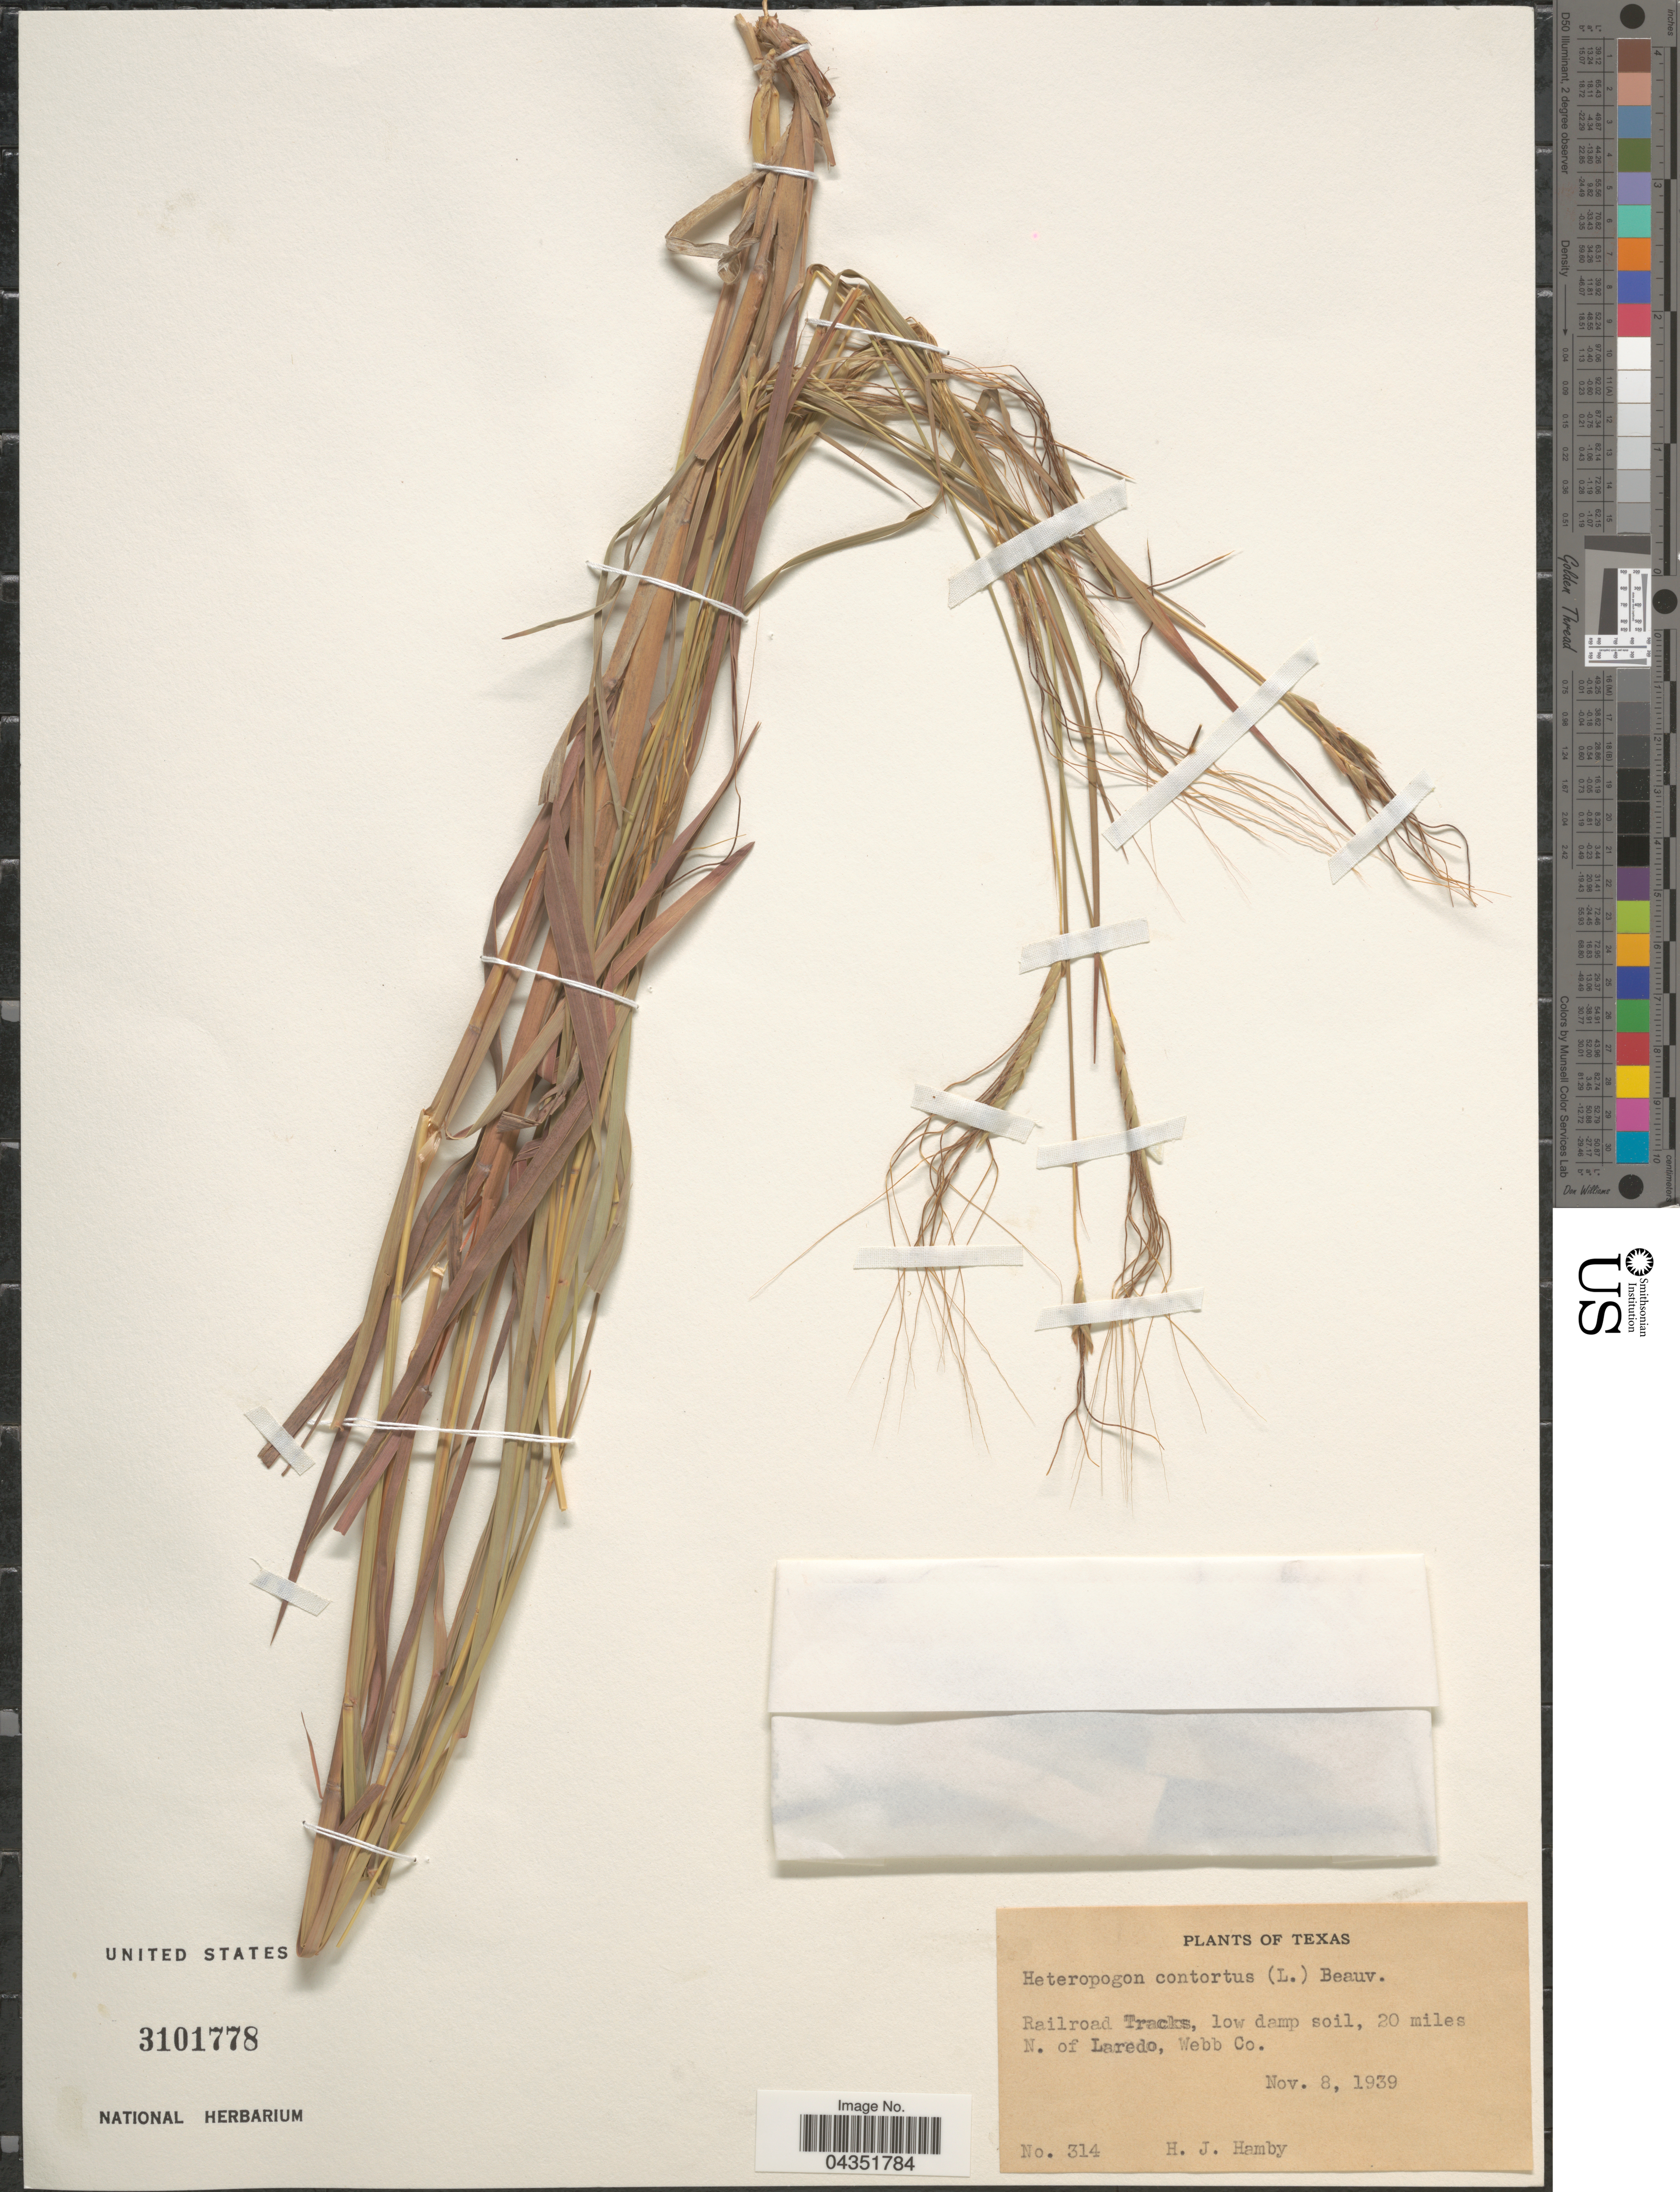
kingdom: Plantae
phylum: Tracheophyta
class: Liliopsida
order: Poales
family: Poaceae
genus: Heteropogon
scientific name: Heteropogon contortus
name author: (L.) P. Beauv. ex Roem. & Schult.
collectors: H. Hamby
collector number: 314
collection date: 1939-11-08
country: United States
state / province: Texas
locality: Railroad Tracks, low damp soil, 20 miles N. of Laredo, Webb Co.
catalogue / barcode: US 3101778